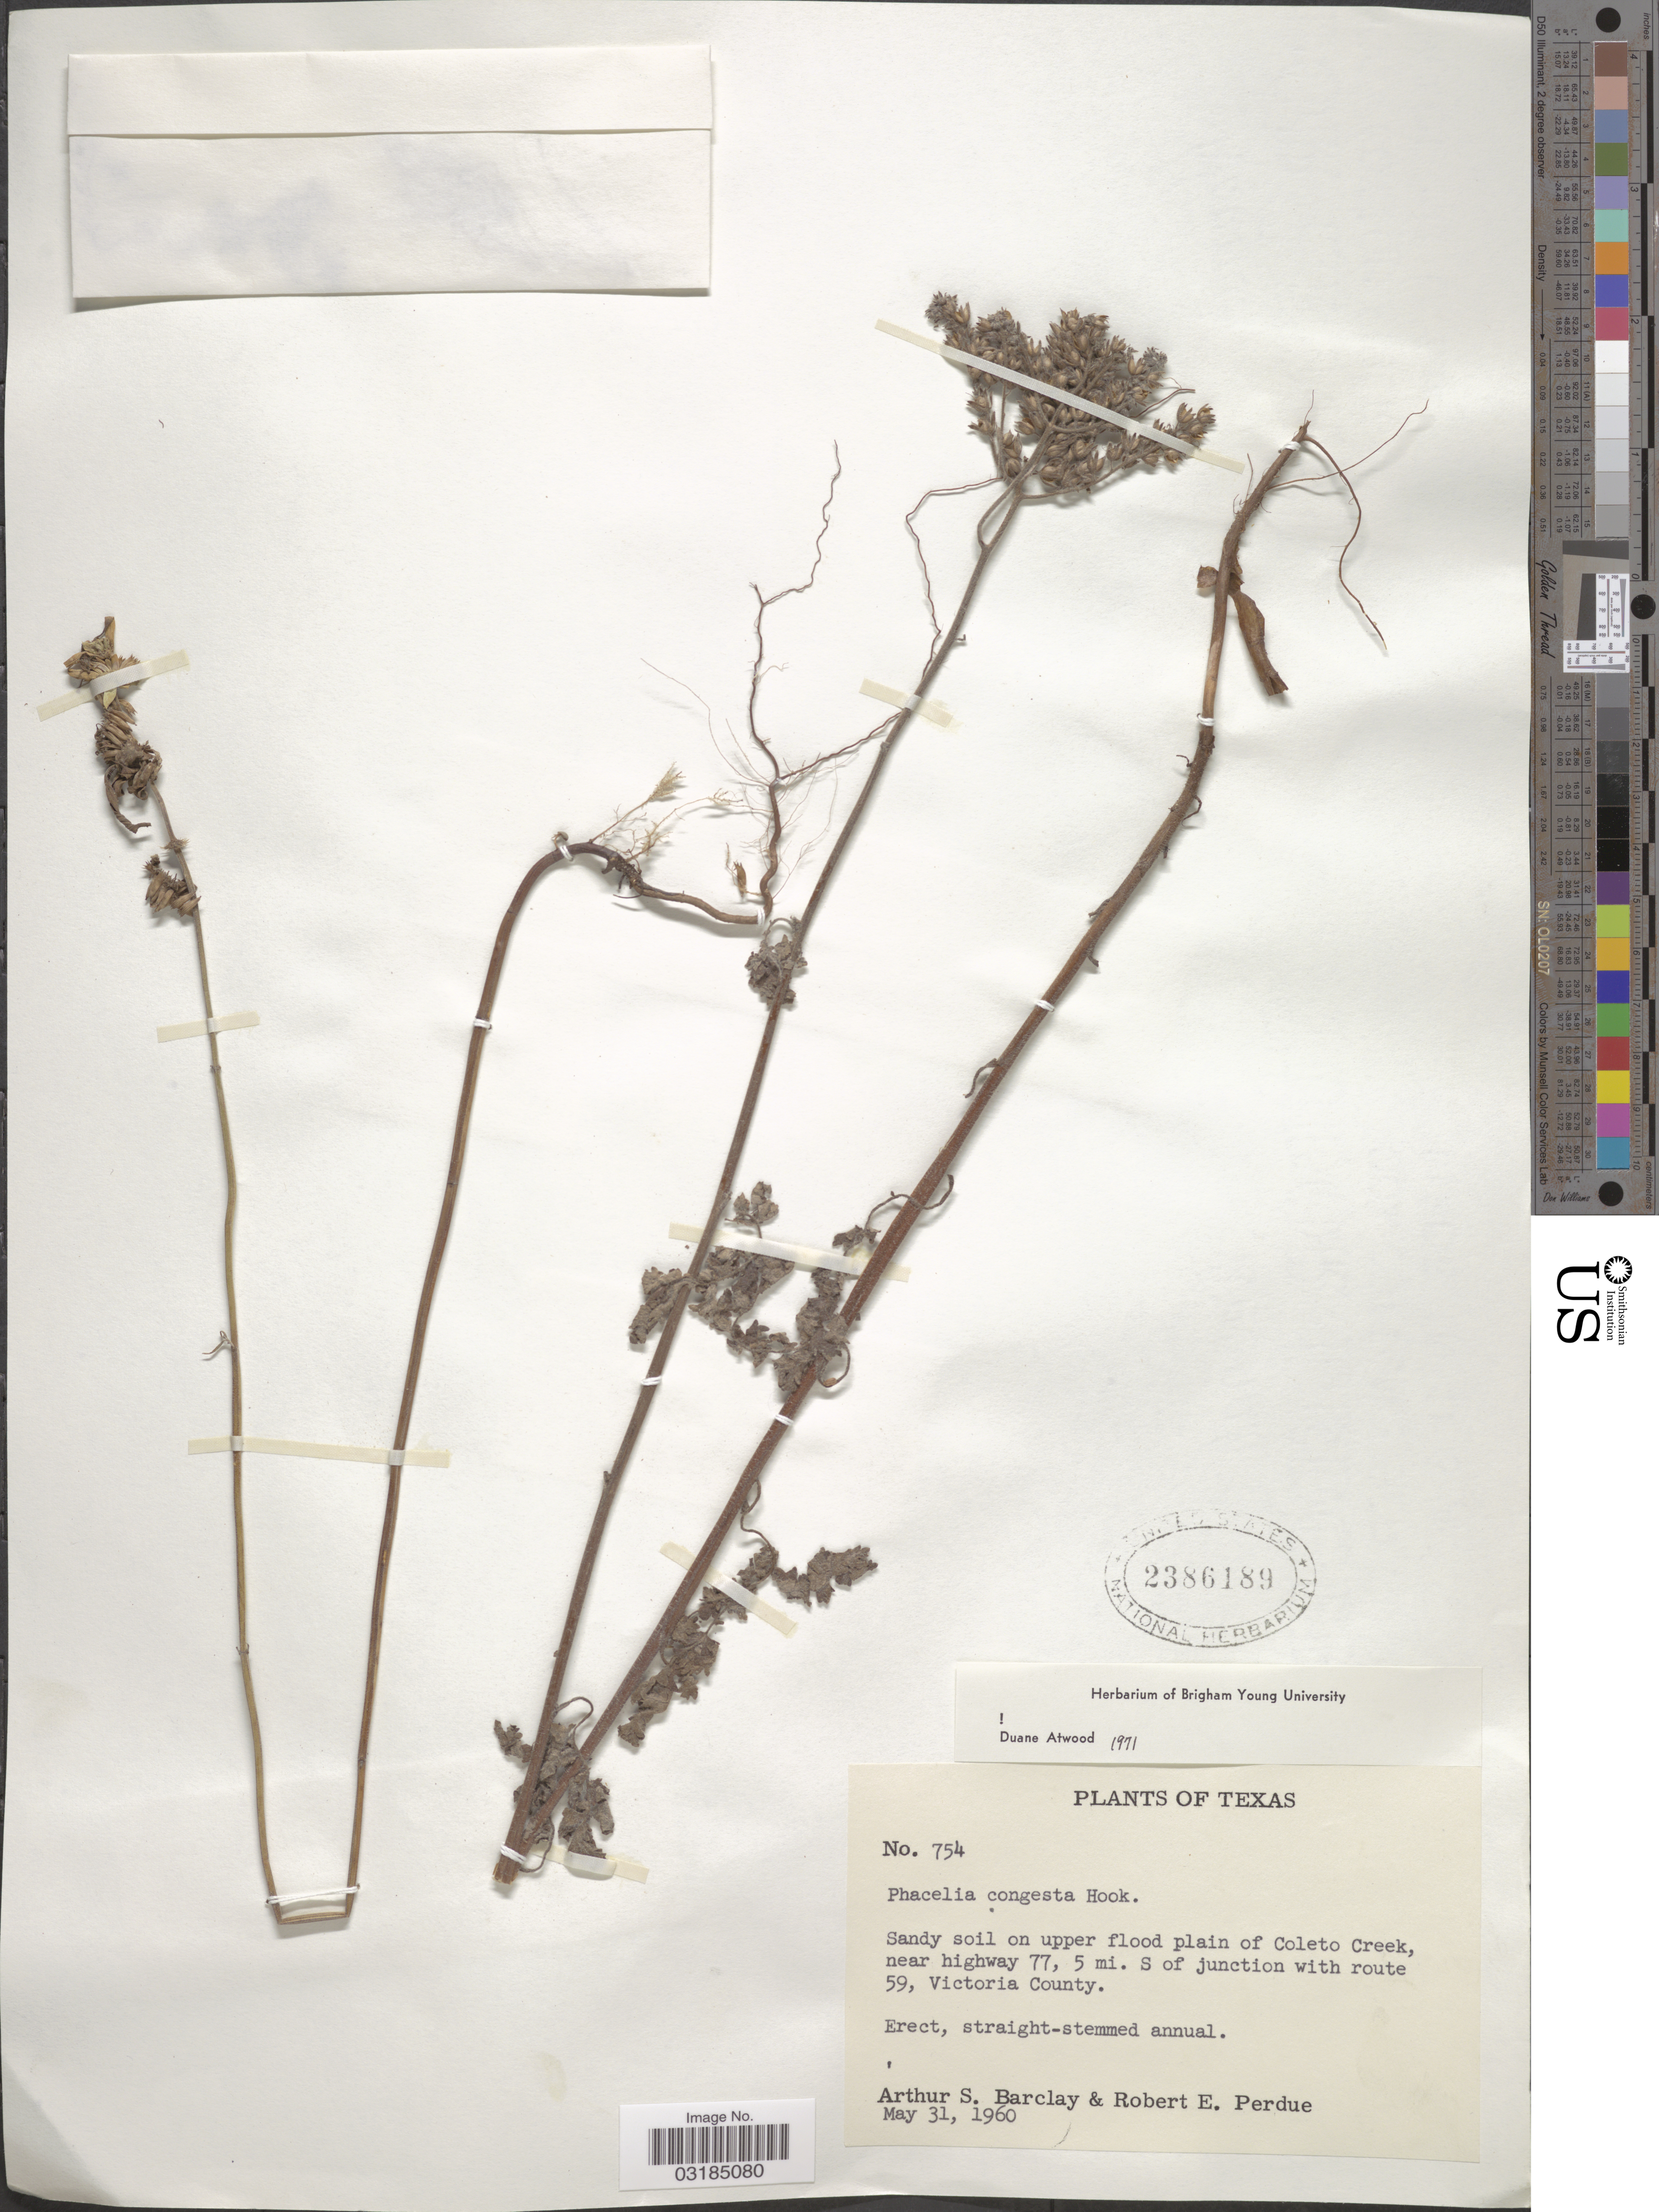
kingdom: Plantae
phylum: Tracheophyta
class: Magnoliopsida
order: Boraginales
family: Hydrophyllaceae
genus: Phacelia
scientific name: Phacelia congesta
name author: Hook.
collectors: A. S. Barclay & R. E. Perdue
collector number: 754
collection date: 1960-05-31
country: United States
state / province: Texas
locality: Upper flood plain of Coleto Creek, near highway 77, 5 mi. S of junction with route 59, Victoria County.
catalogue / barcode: US 2386189